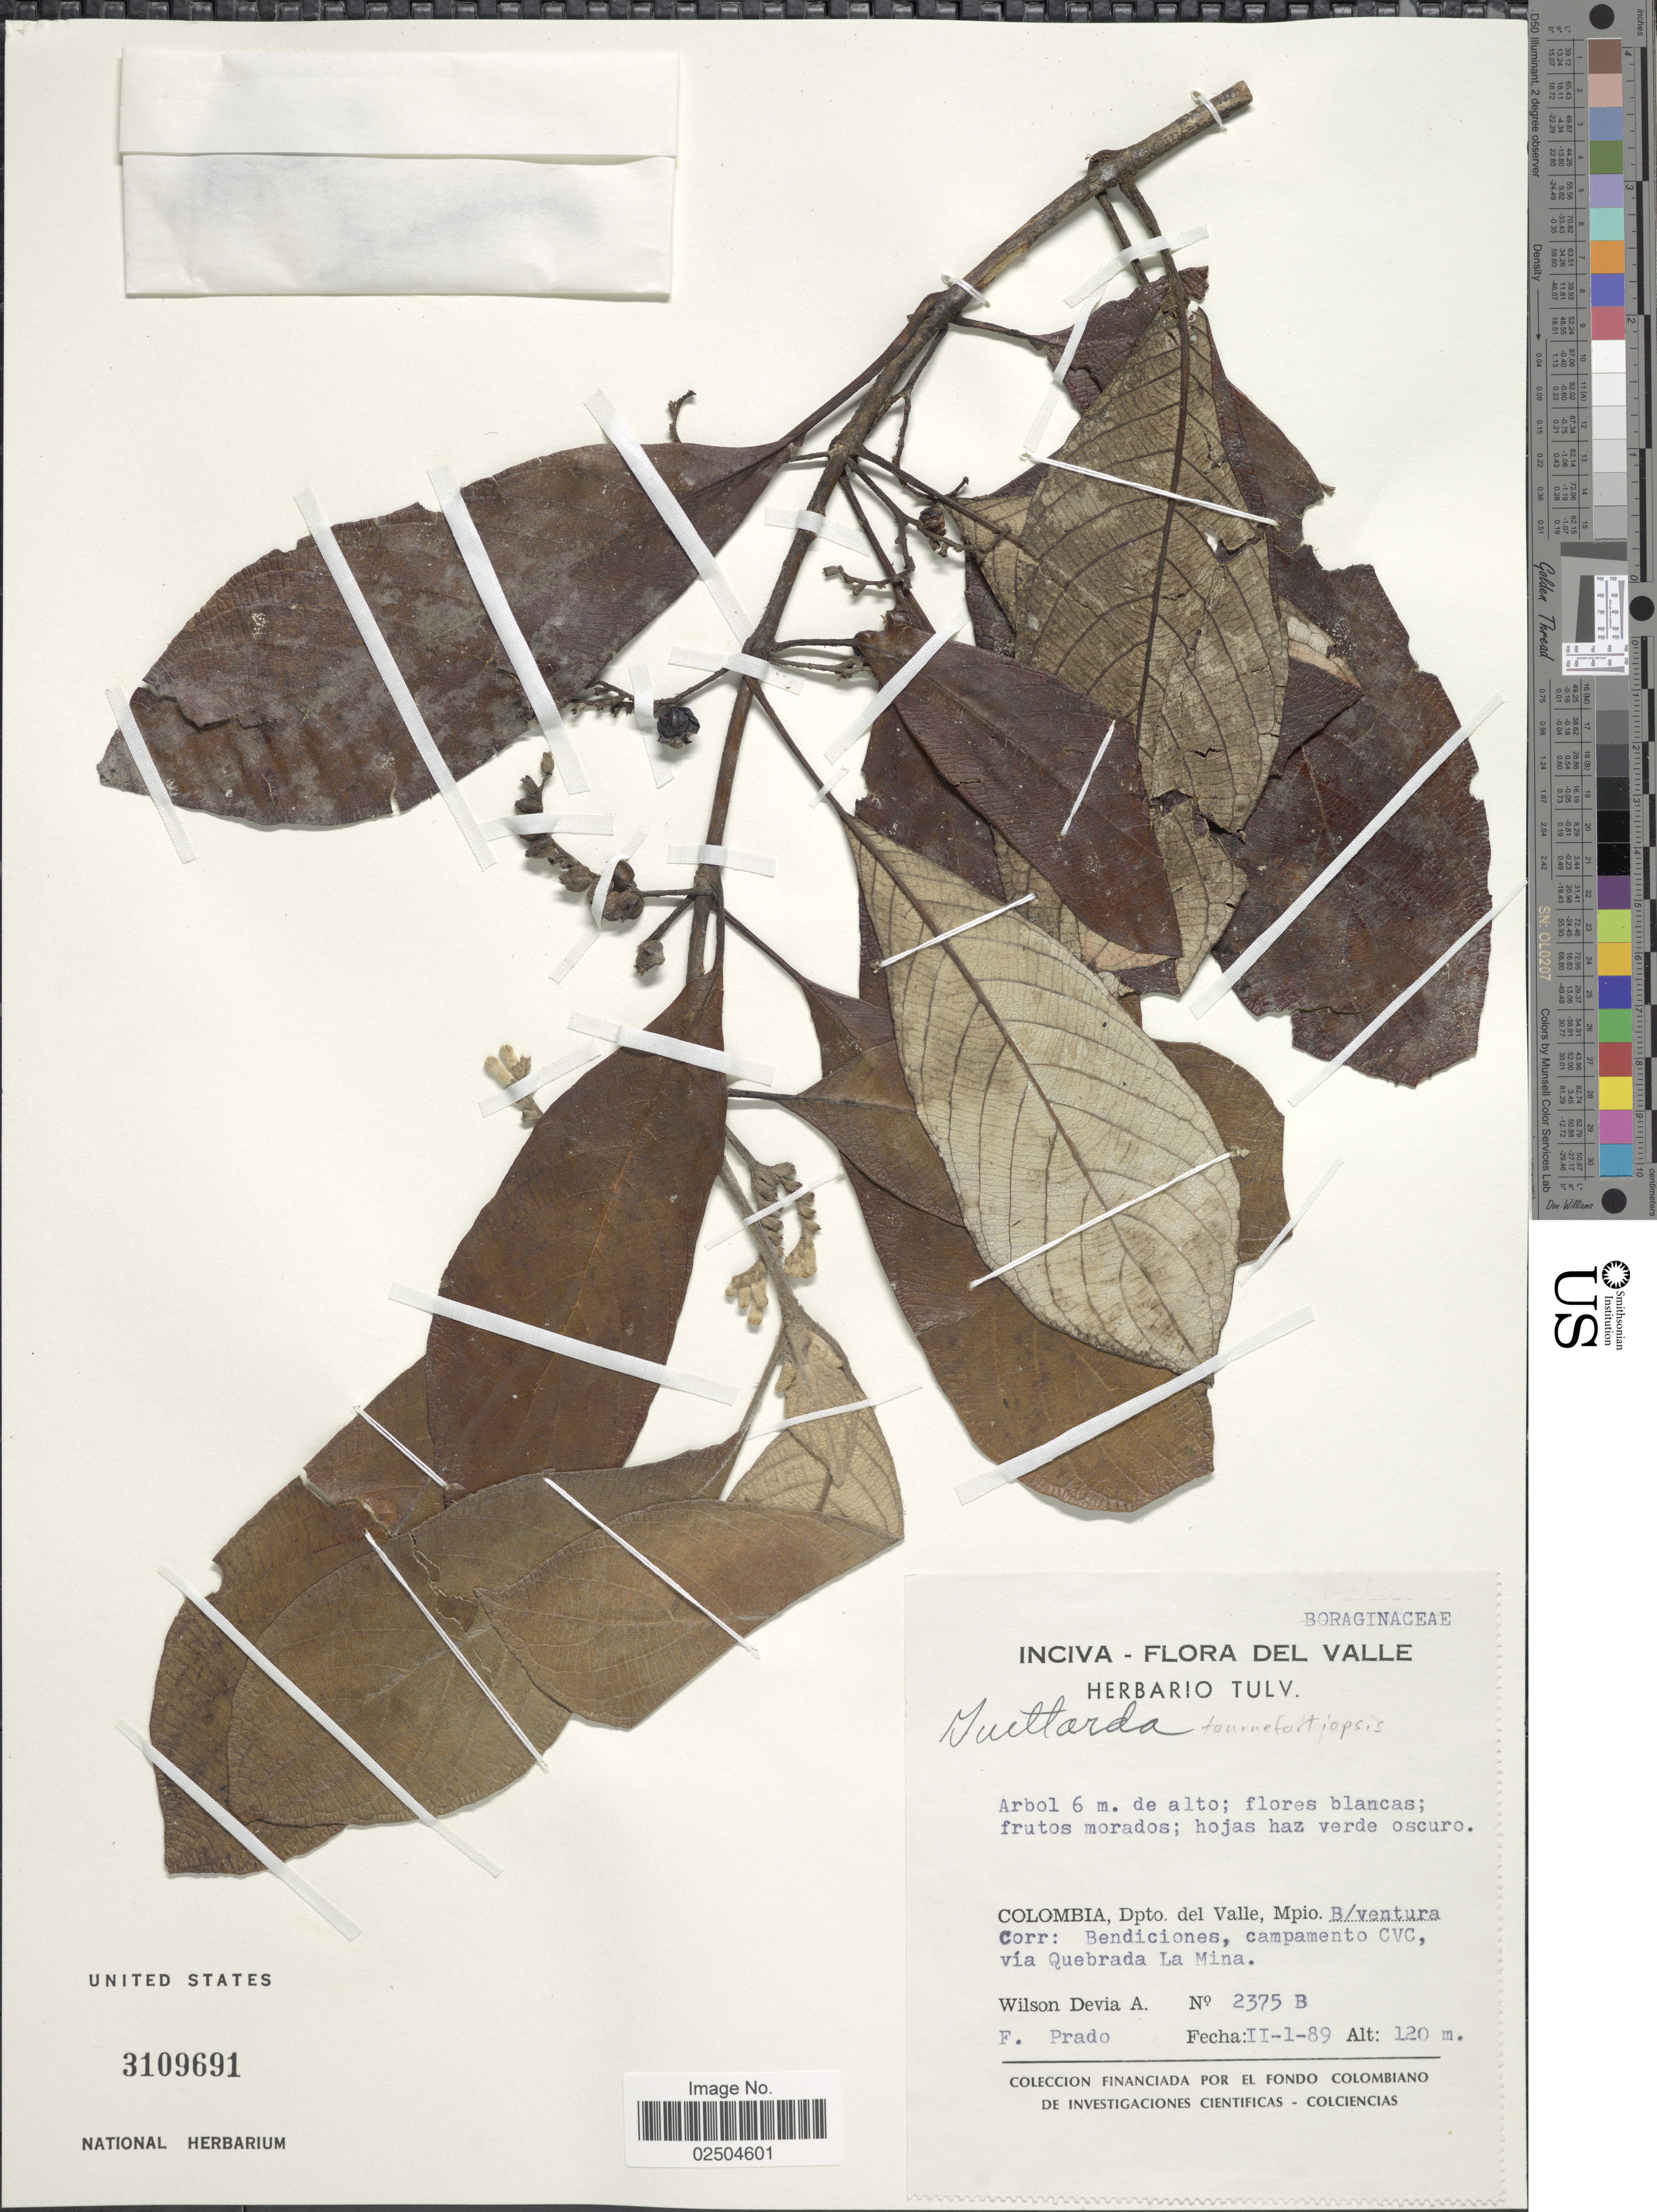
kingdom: Plantae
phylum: Tracheophyta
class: Magnoliopsida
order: Gentianales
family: Rubiaceae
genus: Guettarda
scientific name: Guettarda tournefortiopsis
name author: Standl.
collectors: W. Devia A. & F. Prado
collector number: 2375 B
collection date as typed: Transcribed d/m/y: 1/2/89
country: Colombia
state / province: Valle del Cauca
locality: Colombia: Dpto. del Valle, Mpio B/ventura Corr.: Bendiciones, Campamento CVC via Quebrada La Mina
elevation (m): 120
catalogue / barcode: US 3109691